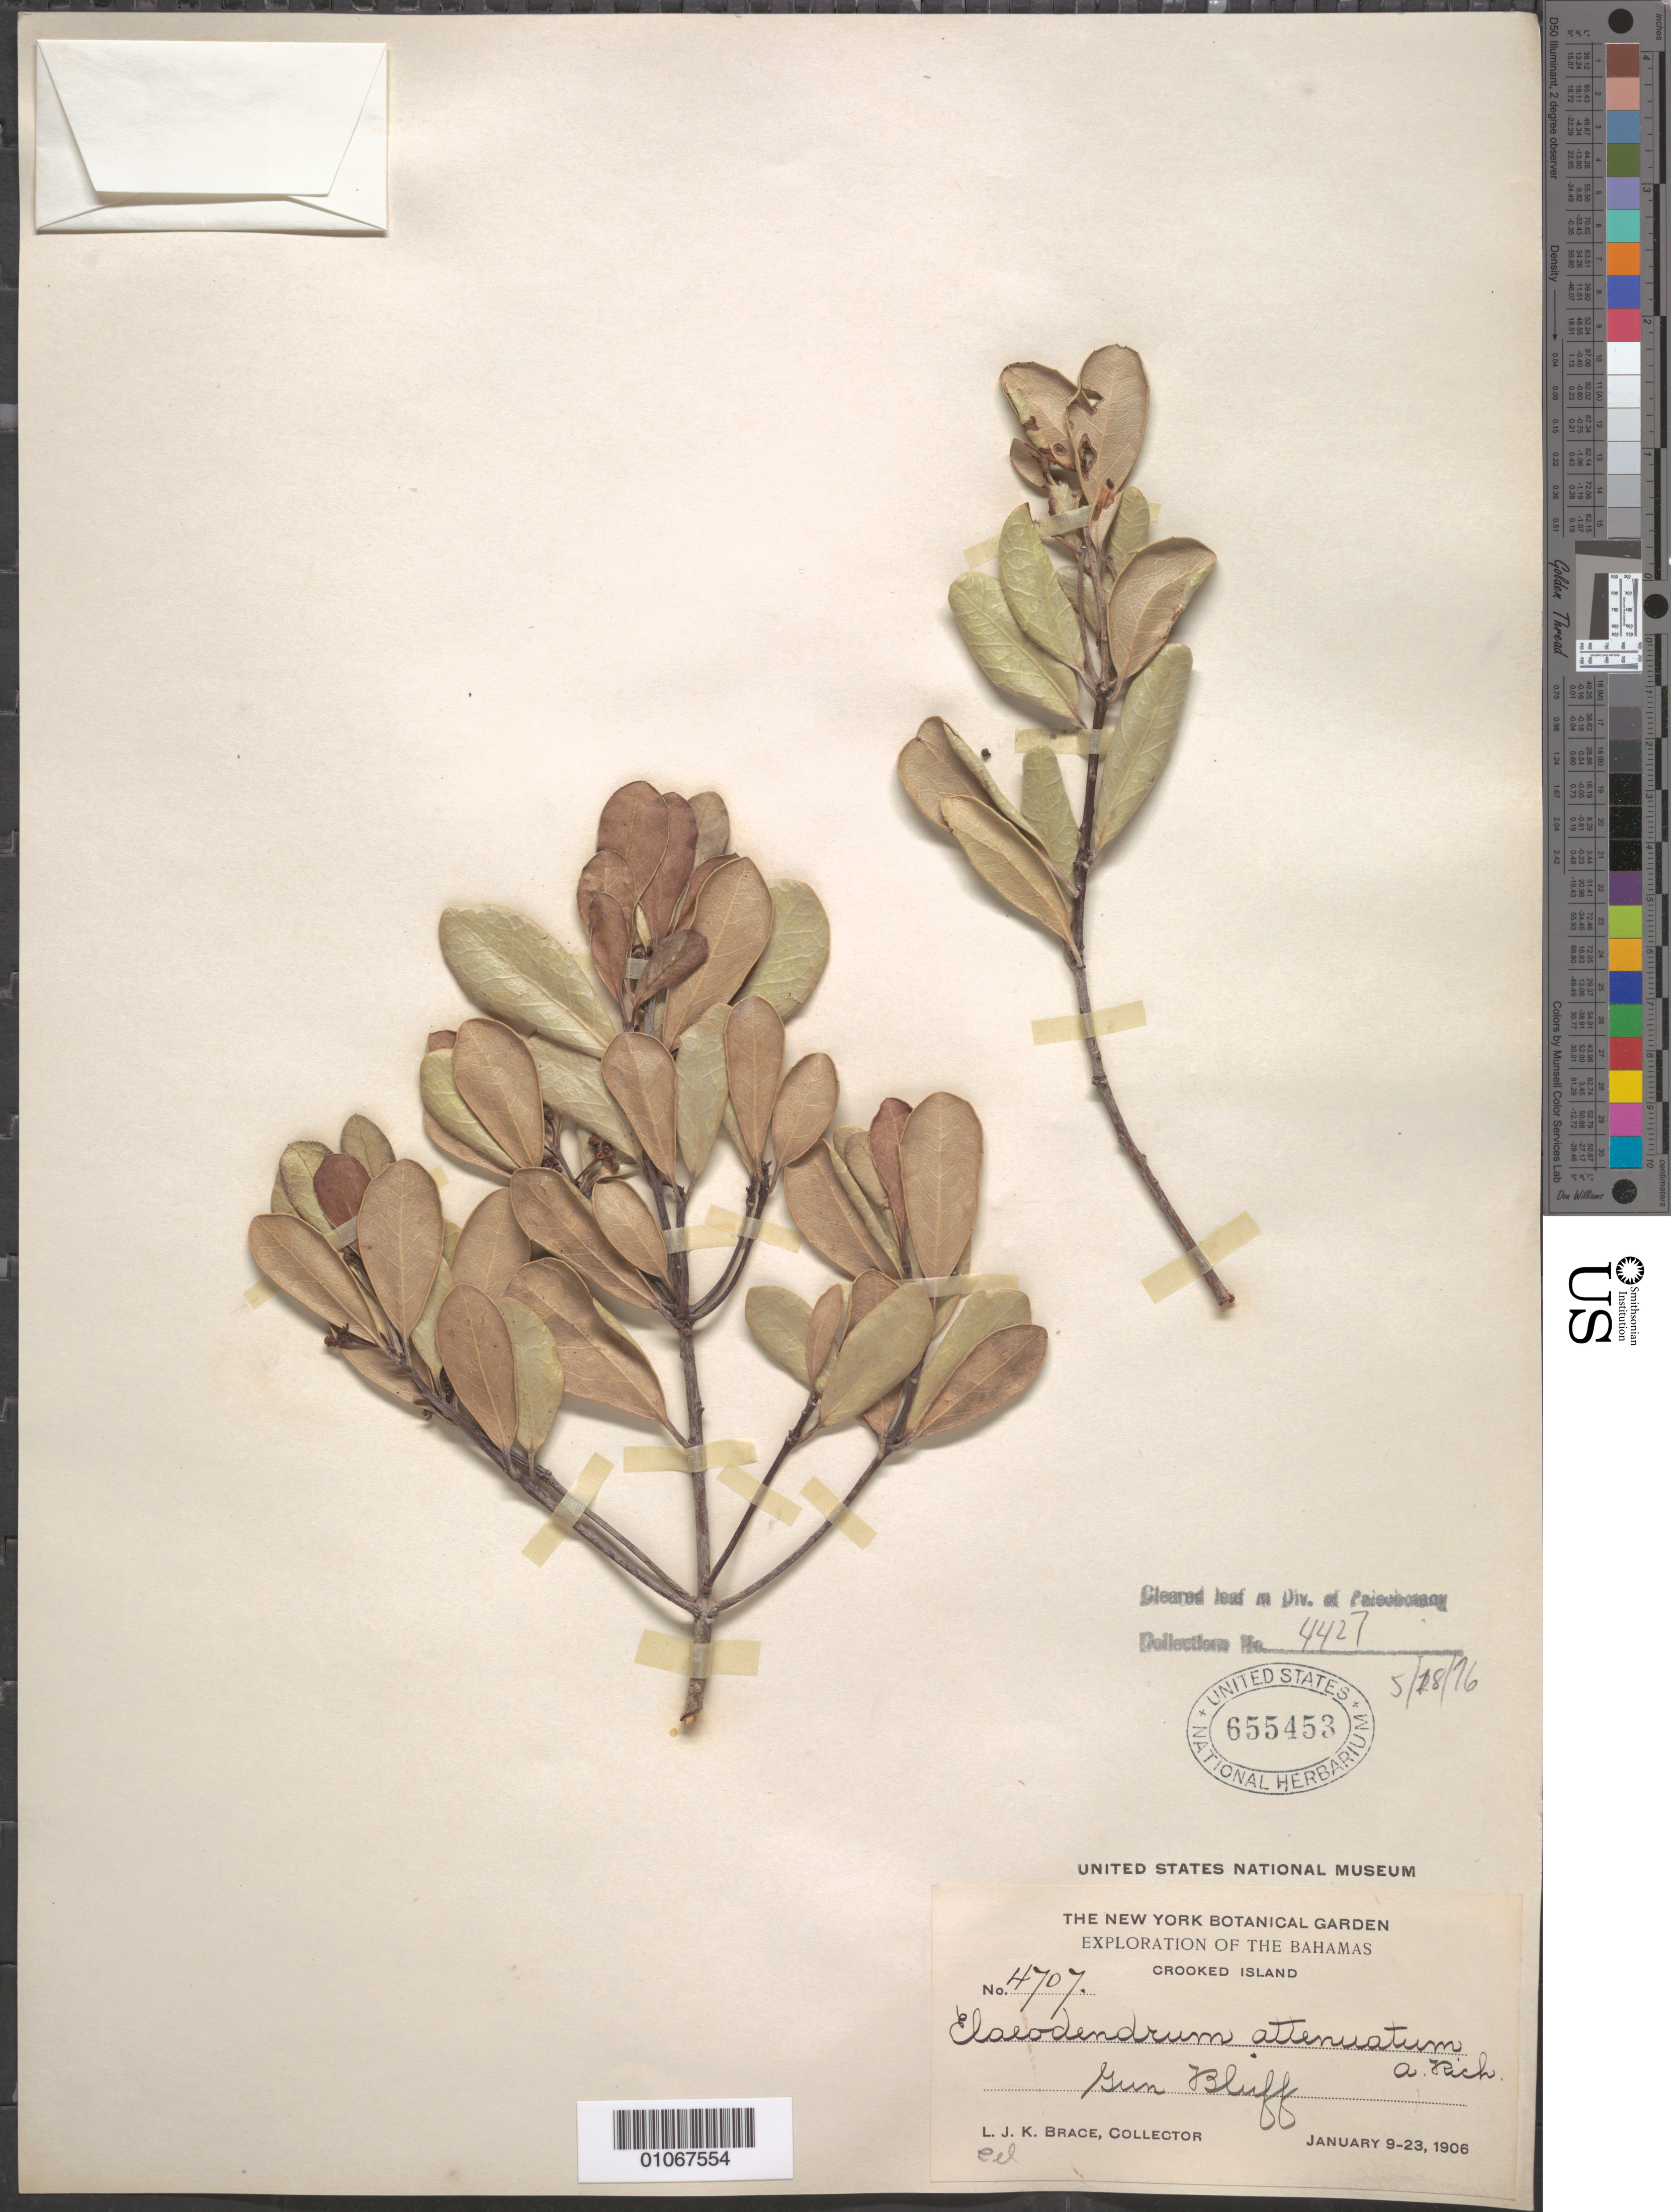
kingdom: Plantae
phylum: Tracheophyta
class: Magnoliopsida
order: Celastrales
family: Celastraceae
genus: Elaeodendron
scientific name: Elaeodendron attenuatum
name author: A. Rich.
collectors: L. J. K. Brace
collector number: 4707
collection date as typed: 09 Jan 1906 to 23 Jan 1906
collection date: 1906-01-09/1906-01-23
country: Bahamas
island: Crooked I.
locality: Gun Bluff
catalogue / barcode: US 655453